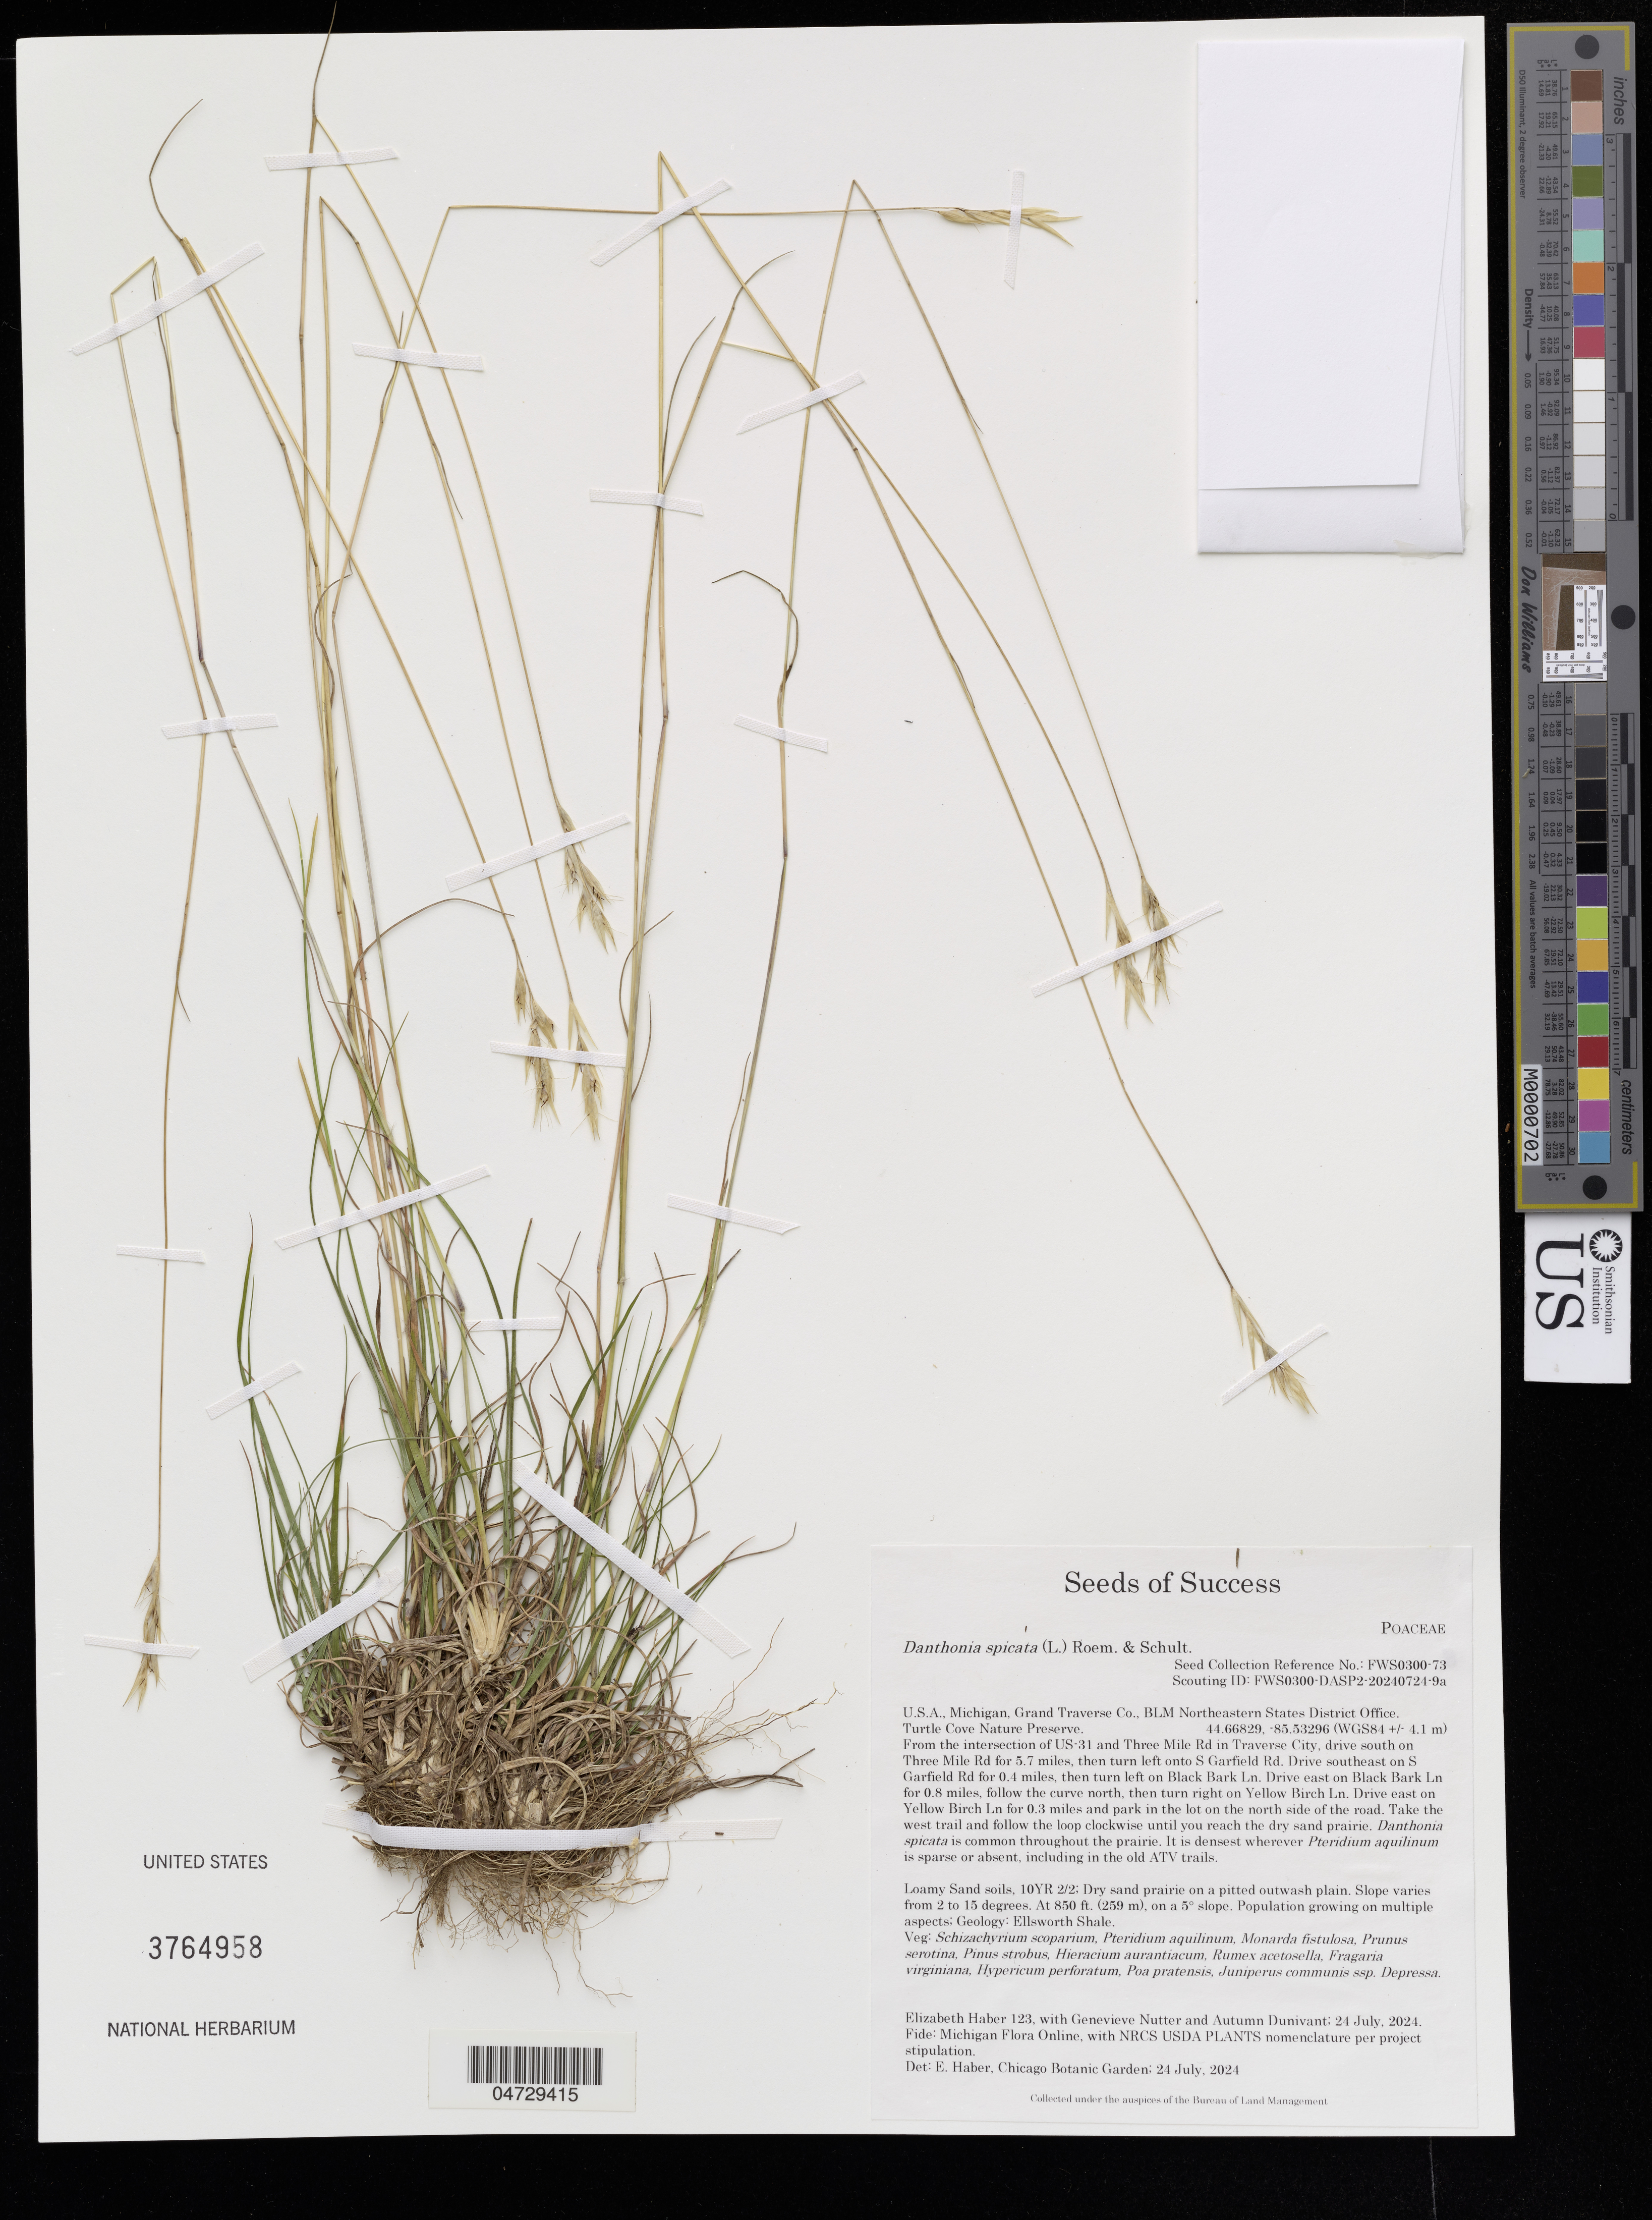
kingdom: Plantae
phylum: Tracheophyta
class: Liliopsida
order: Poales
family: Poaceae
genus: Danthonia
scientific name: Danthonia spicata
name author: (L.) P. Beauv. ex Roem. & Schult.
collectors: E. Haber, G. Nutter & A. Dunivant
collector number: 123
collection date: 2024-07-24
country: United States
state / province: Michigan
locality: U. S. A., Michigan, Grand Traverse Co., BLM Northeastern States District Office. Turtle Cove Nature Preserve.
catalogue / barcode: US 3764958